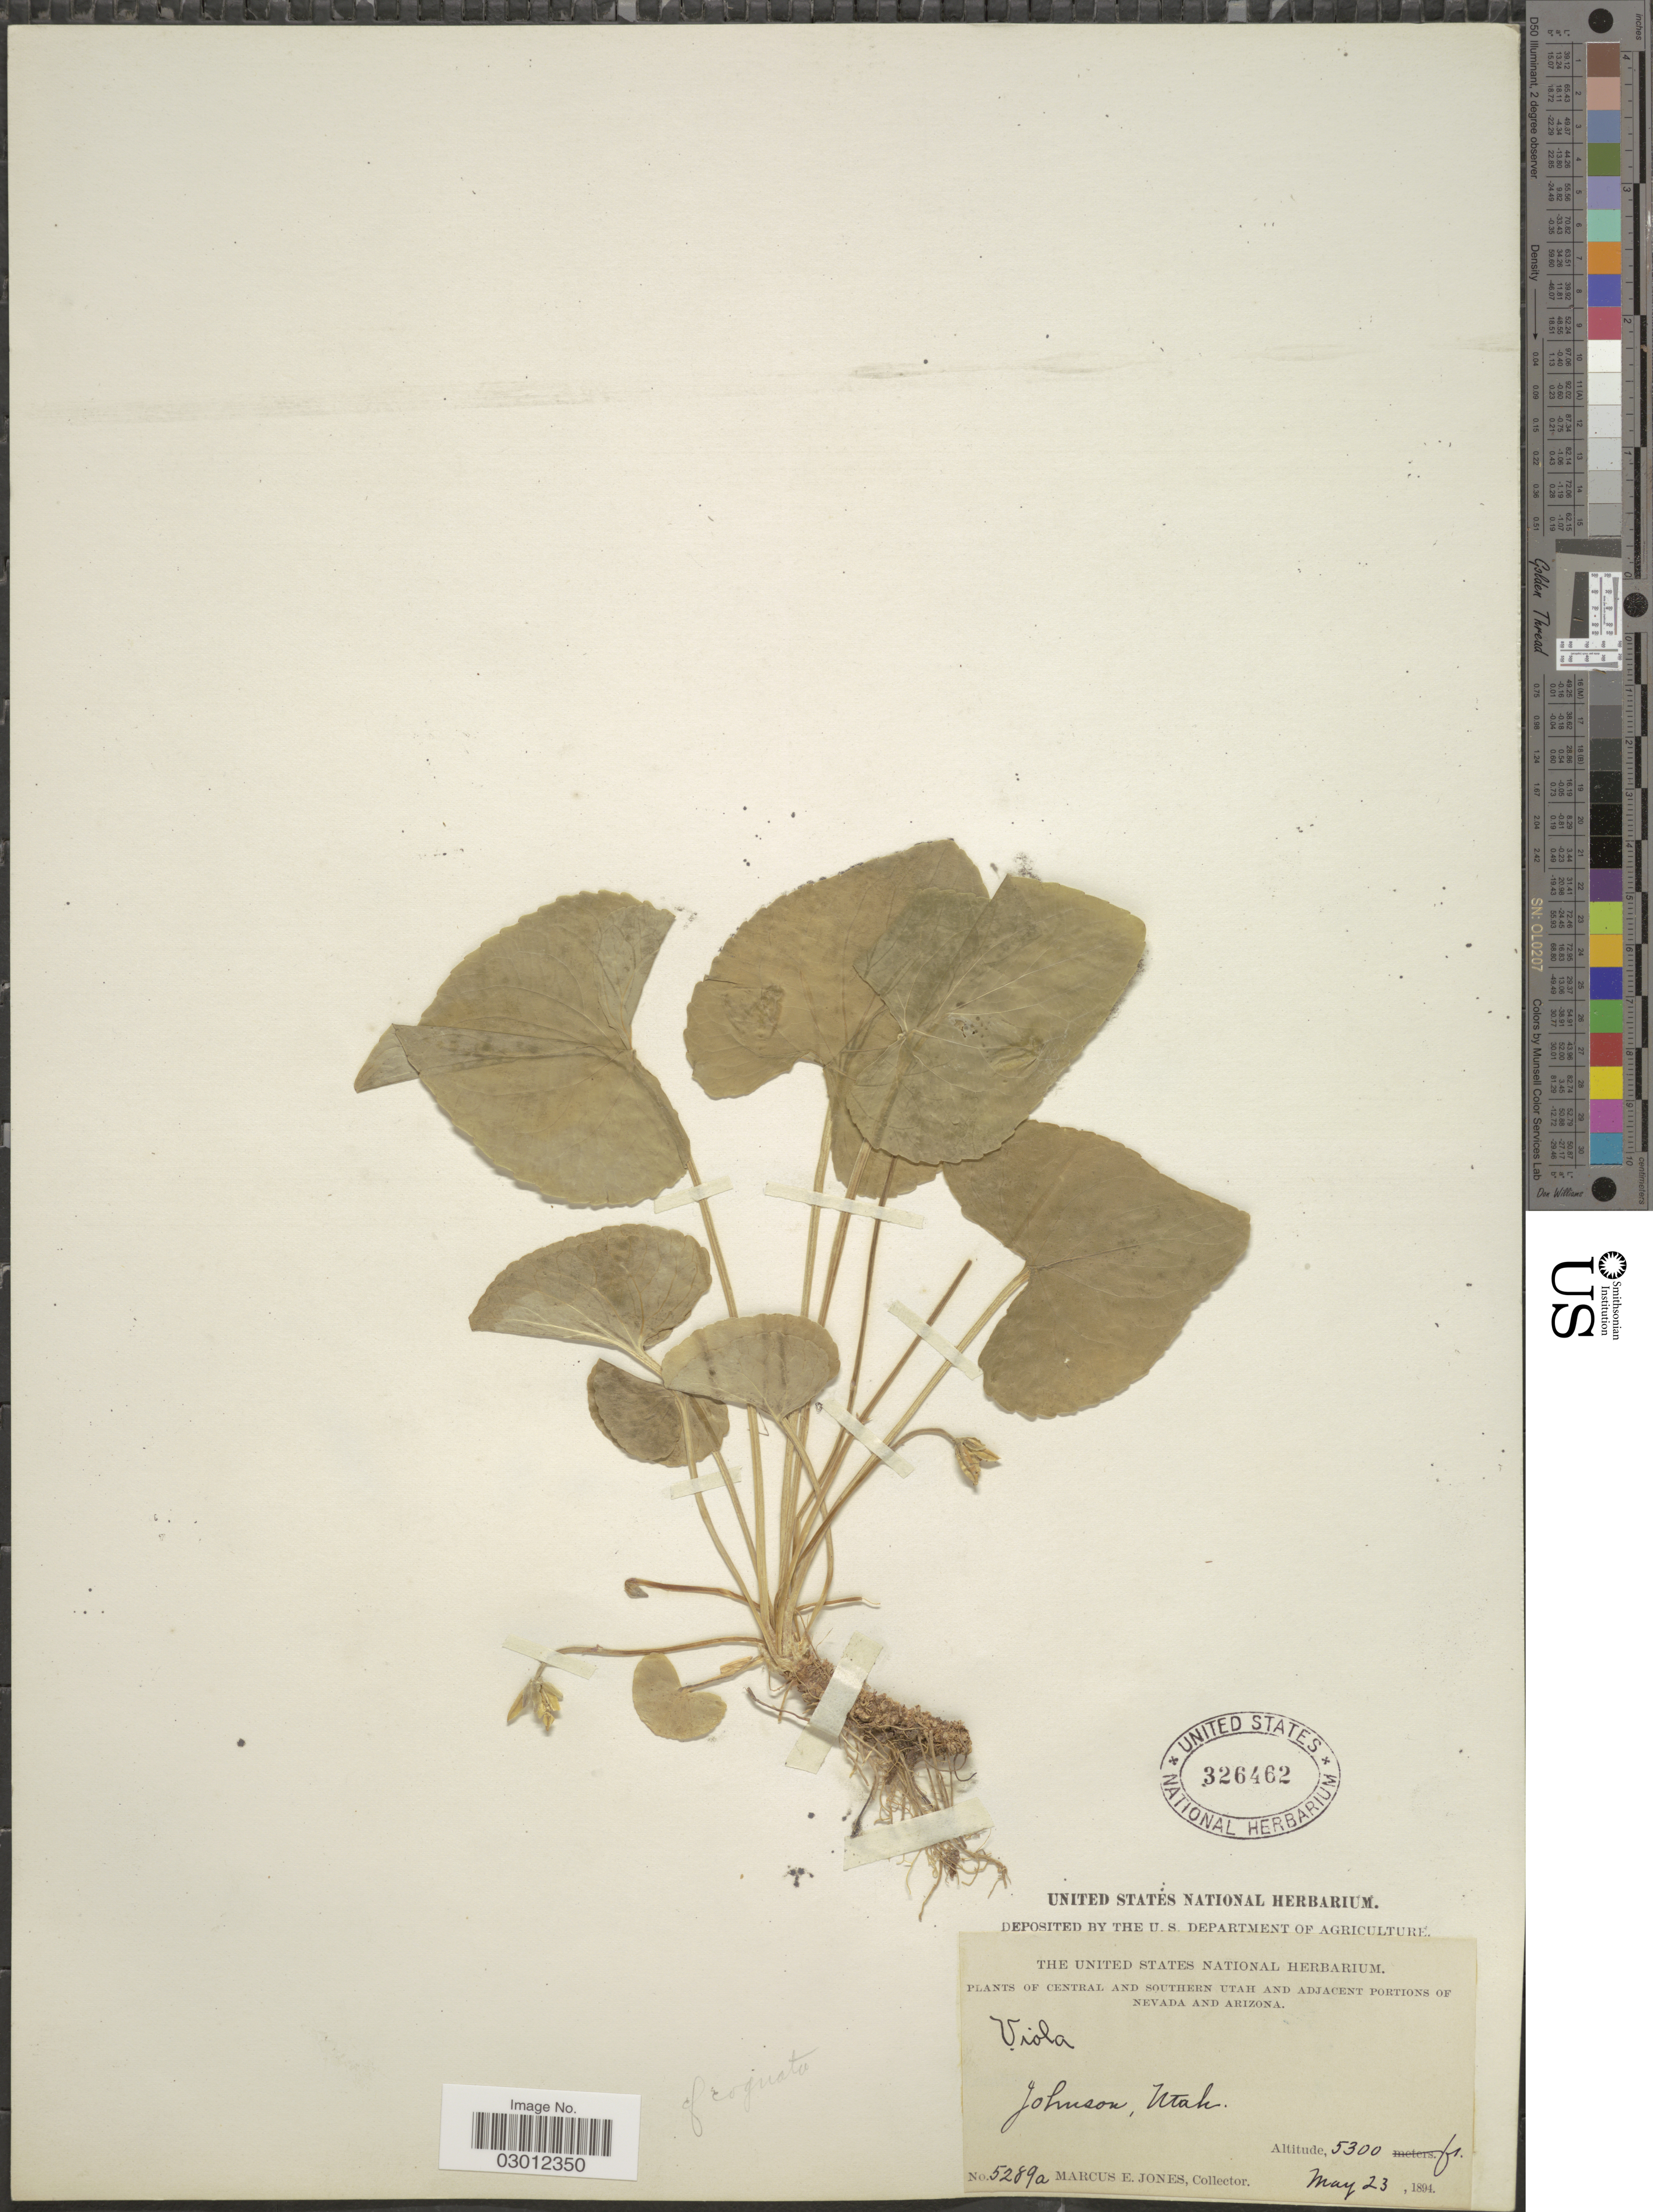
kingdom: Plantae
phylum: Tracheophyta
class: Magnoliopsida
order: Malpighiales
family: Violaceae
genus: Viola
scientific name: Viola nephrophylla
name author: Greene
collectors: M. E. Jones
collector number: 5289a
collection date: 1894-05-23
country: United States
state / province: Utah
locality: Central and Southern Utah. Johnson.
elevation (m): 1615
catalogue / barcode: US 326462